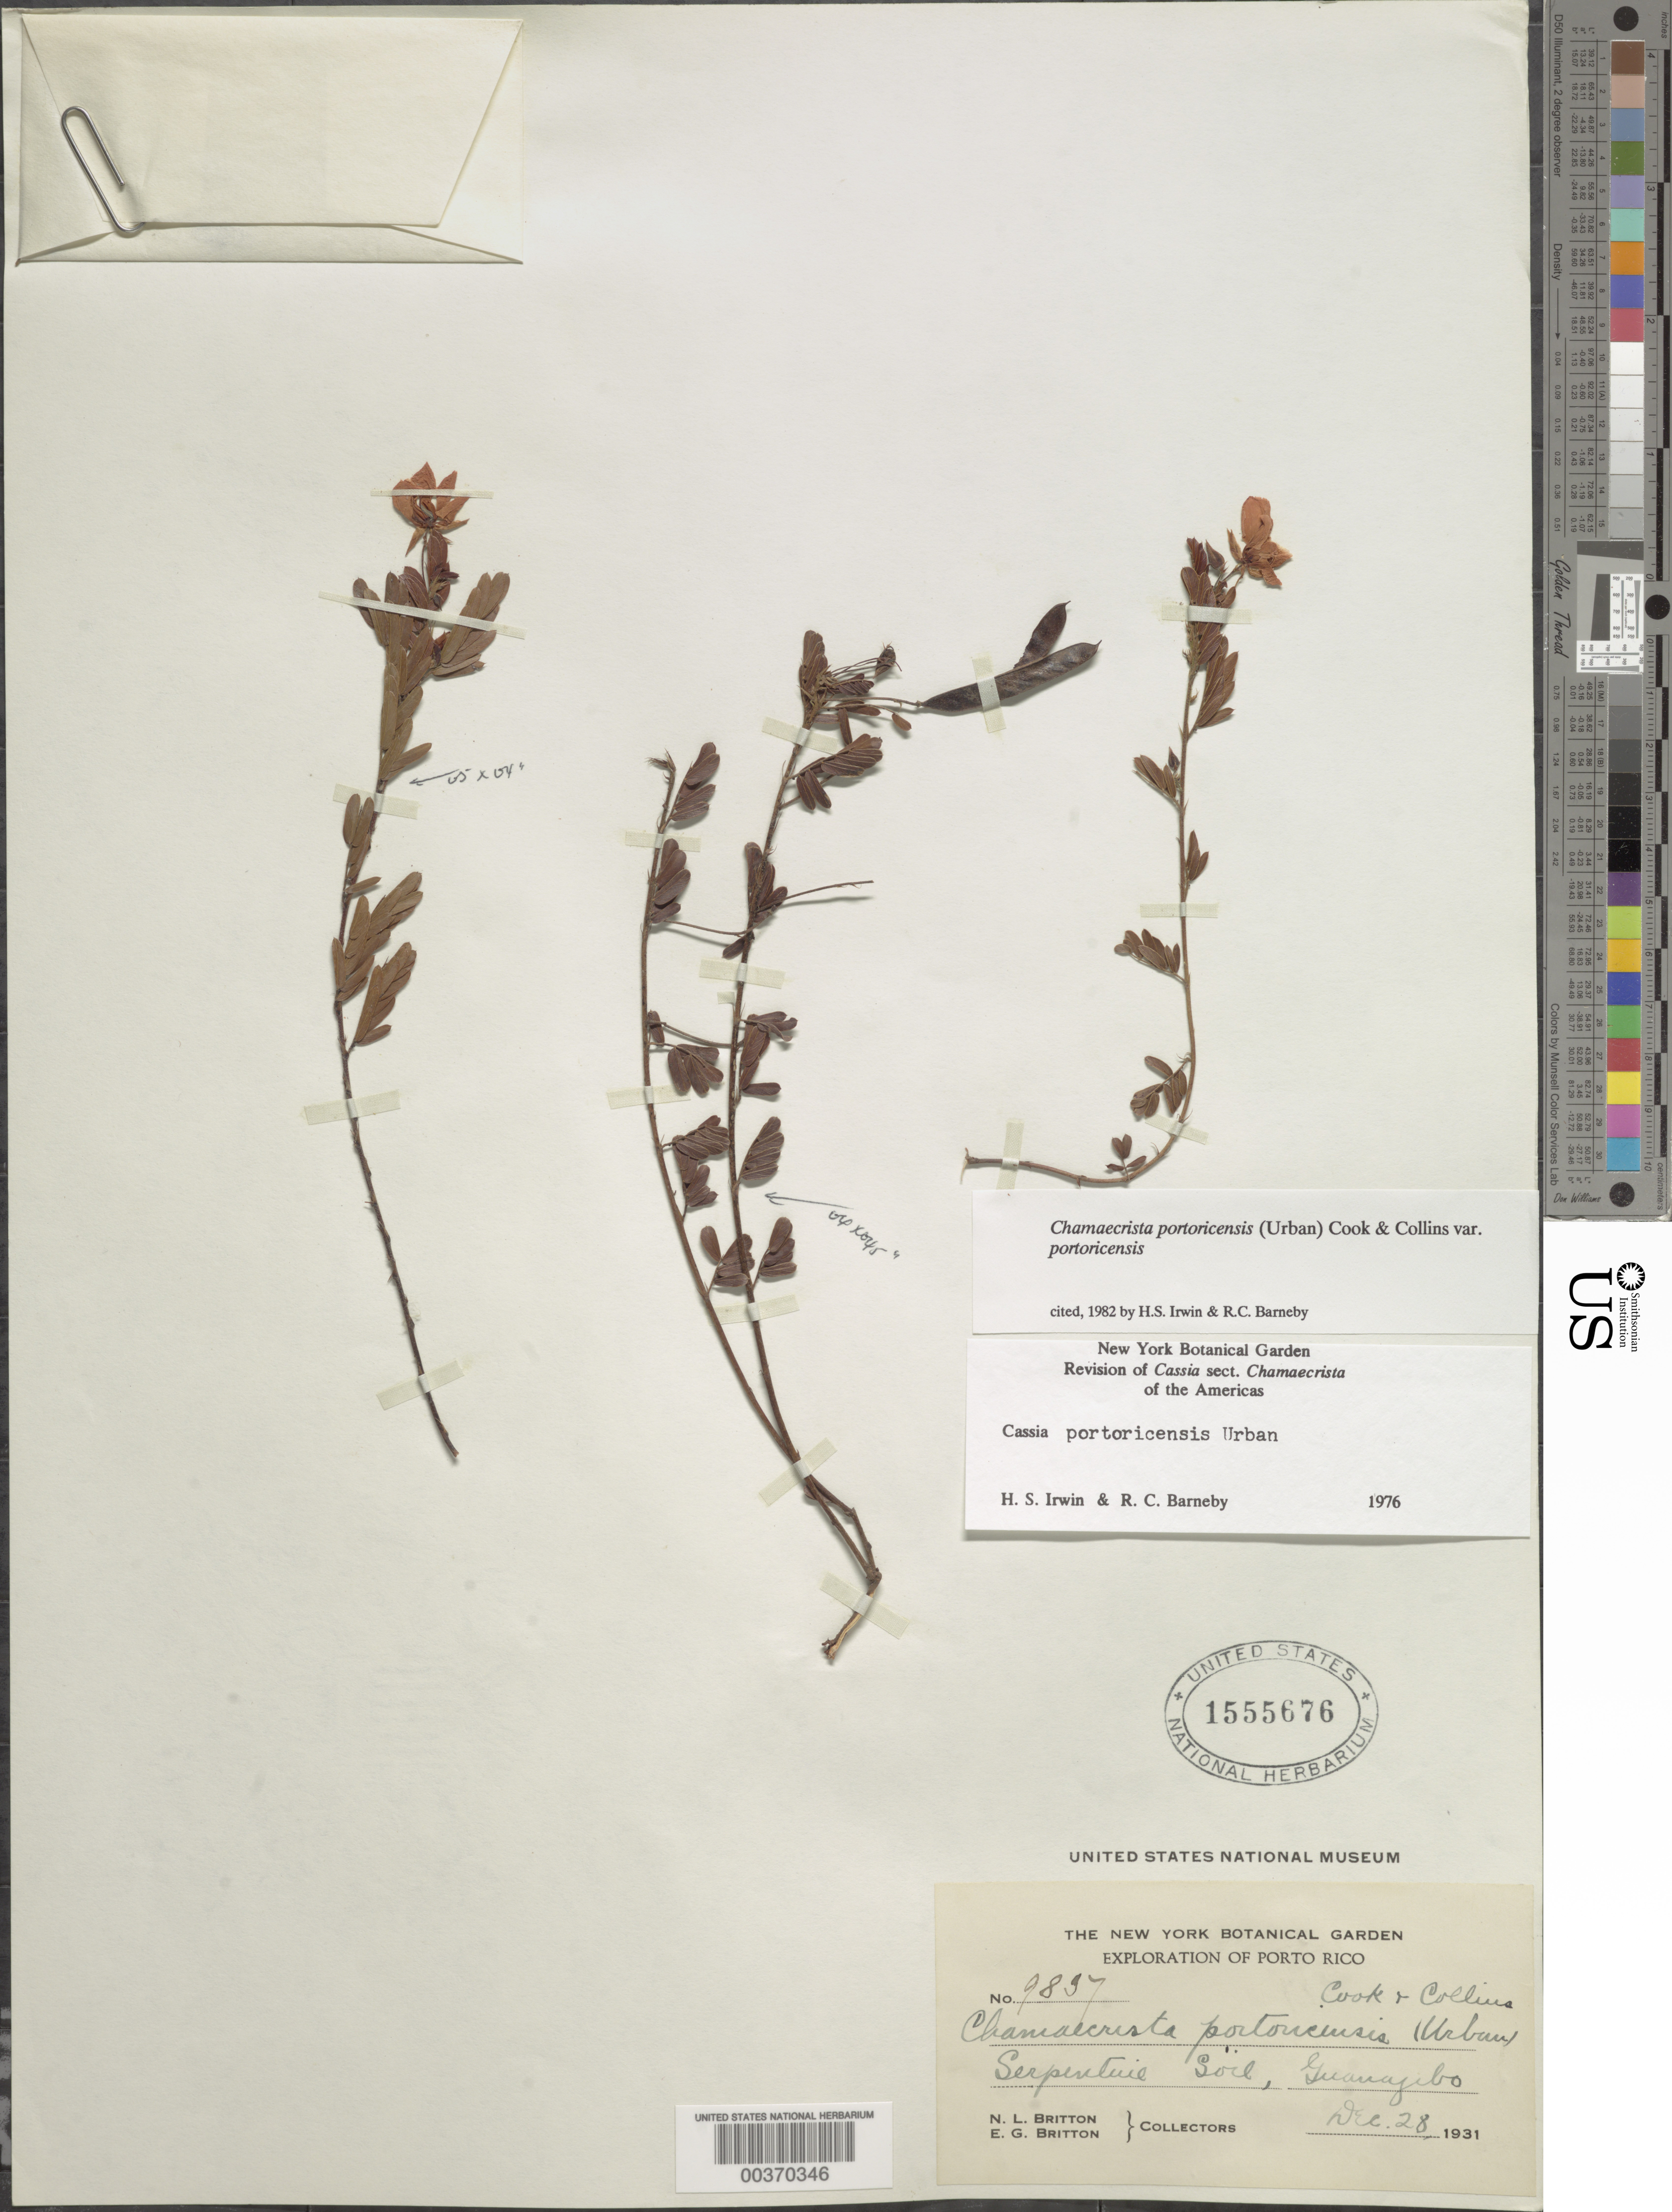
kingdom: Plantae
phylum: Tracheophyta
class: Magnoliopsida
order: Fabales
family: Fabaceae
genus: Chamaecrista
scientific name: Chamaecrista portoricensis var. portoricensis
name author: (Urb.) O.F. Cook & G. N. Collins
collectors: N. Britton & E. G. Britton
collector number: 9837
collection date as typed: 28 Dec 1931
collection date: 1931-12-28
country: Puerto Rico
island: Greater Antilles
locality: Guanajibo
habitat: Serpentine soil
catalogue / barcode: US 1555676